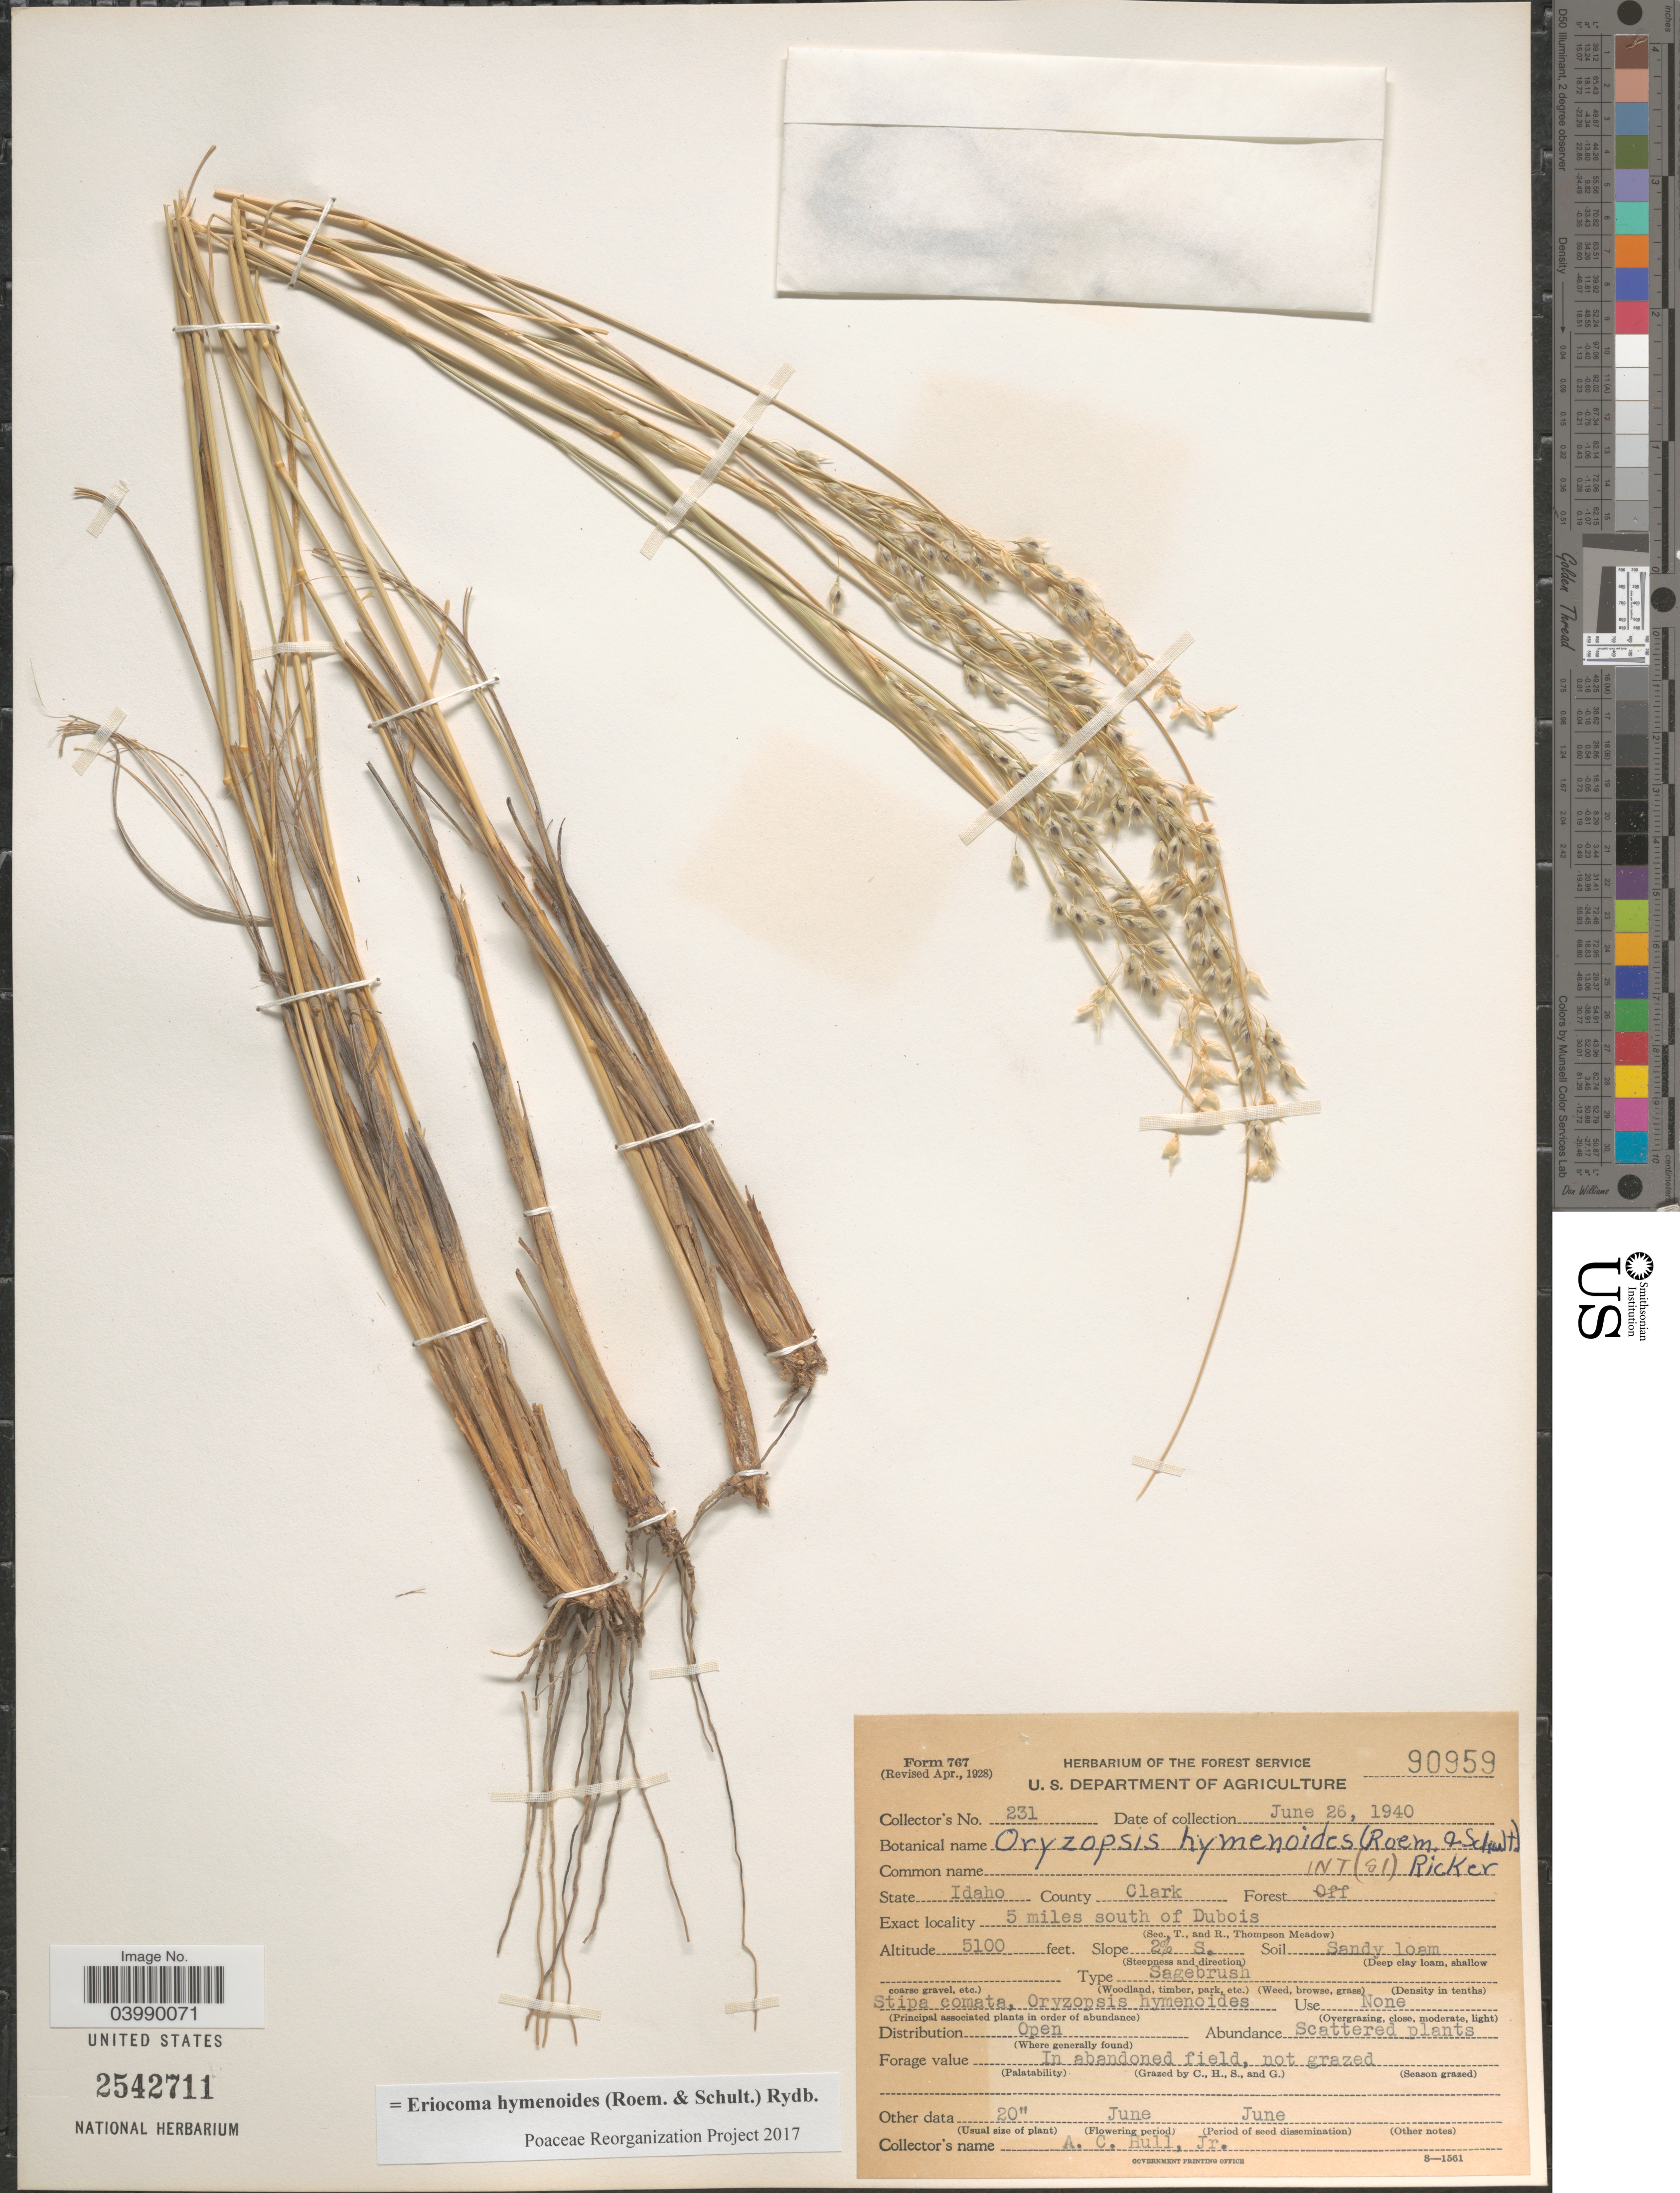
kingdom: Plantae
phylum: Tracheophyta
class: Liliopsida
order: Poales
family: Poaceae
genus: Eriocoma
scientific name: Eriocoma hymenoides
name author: (Roem. & Schult.) Rydb.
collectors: A. Hull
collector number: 231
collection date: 1940-06-26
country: United States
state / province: Idaho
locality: County Clark. 5 miles south of Dubois. Slope 2% S.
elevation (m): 1554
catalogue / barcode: US 2542711